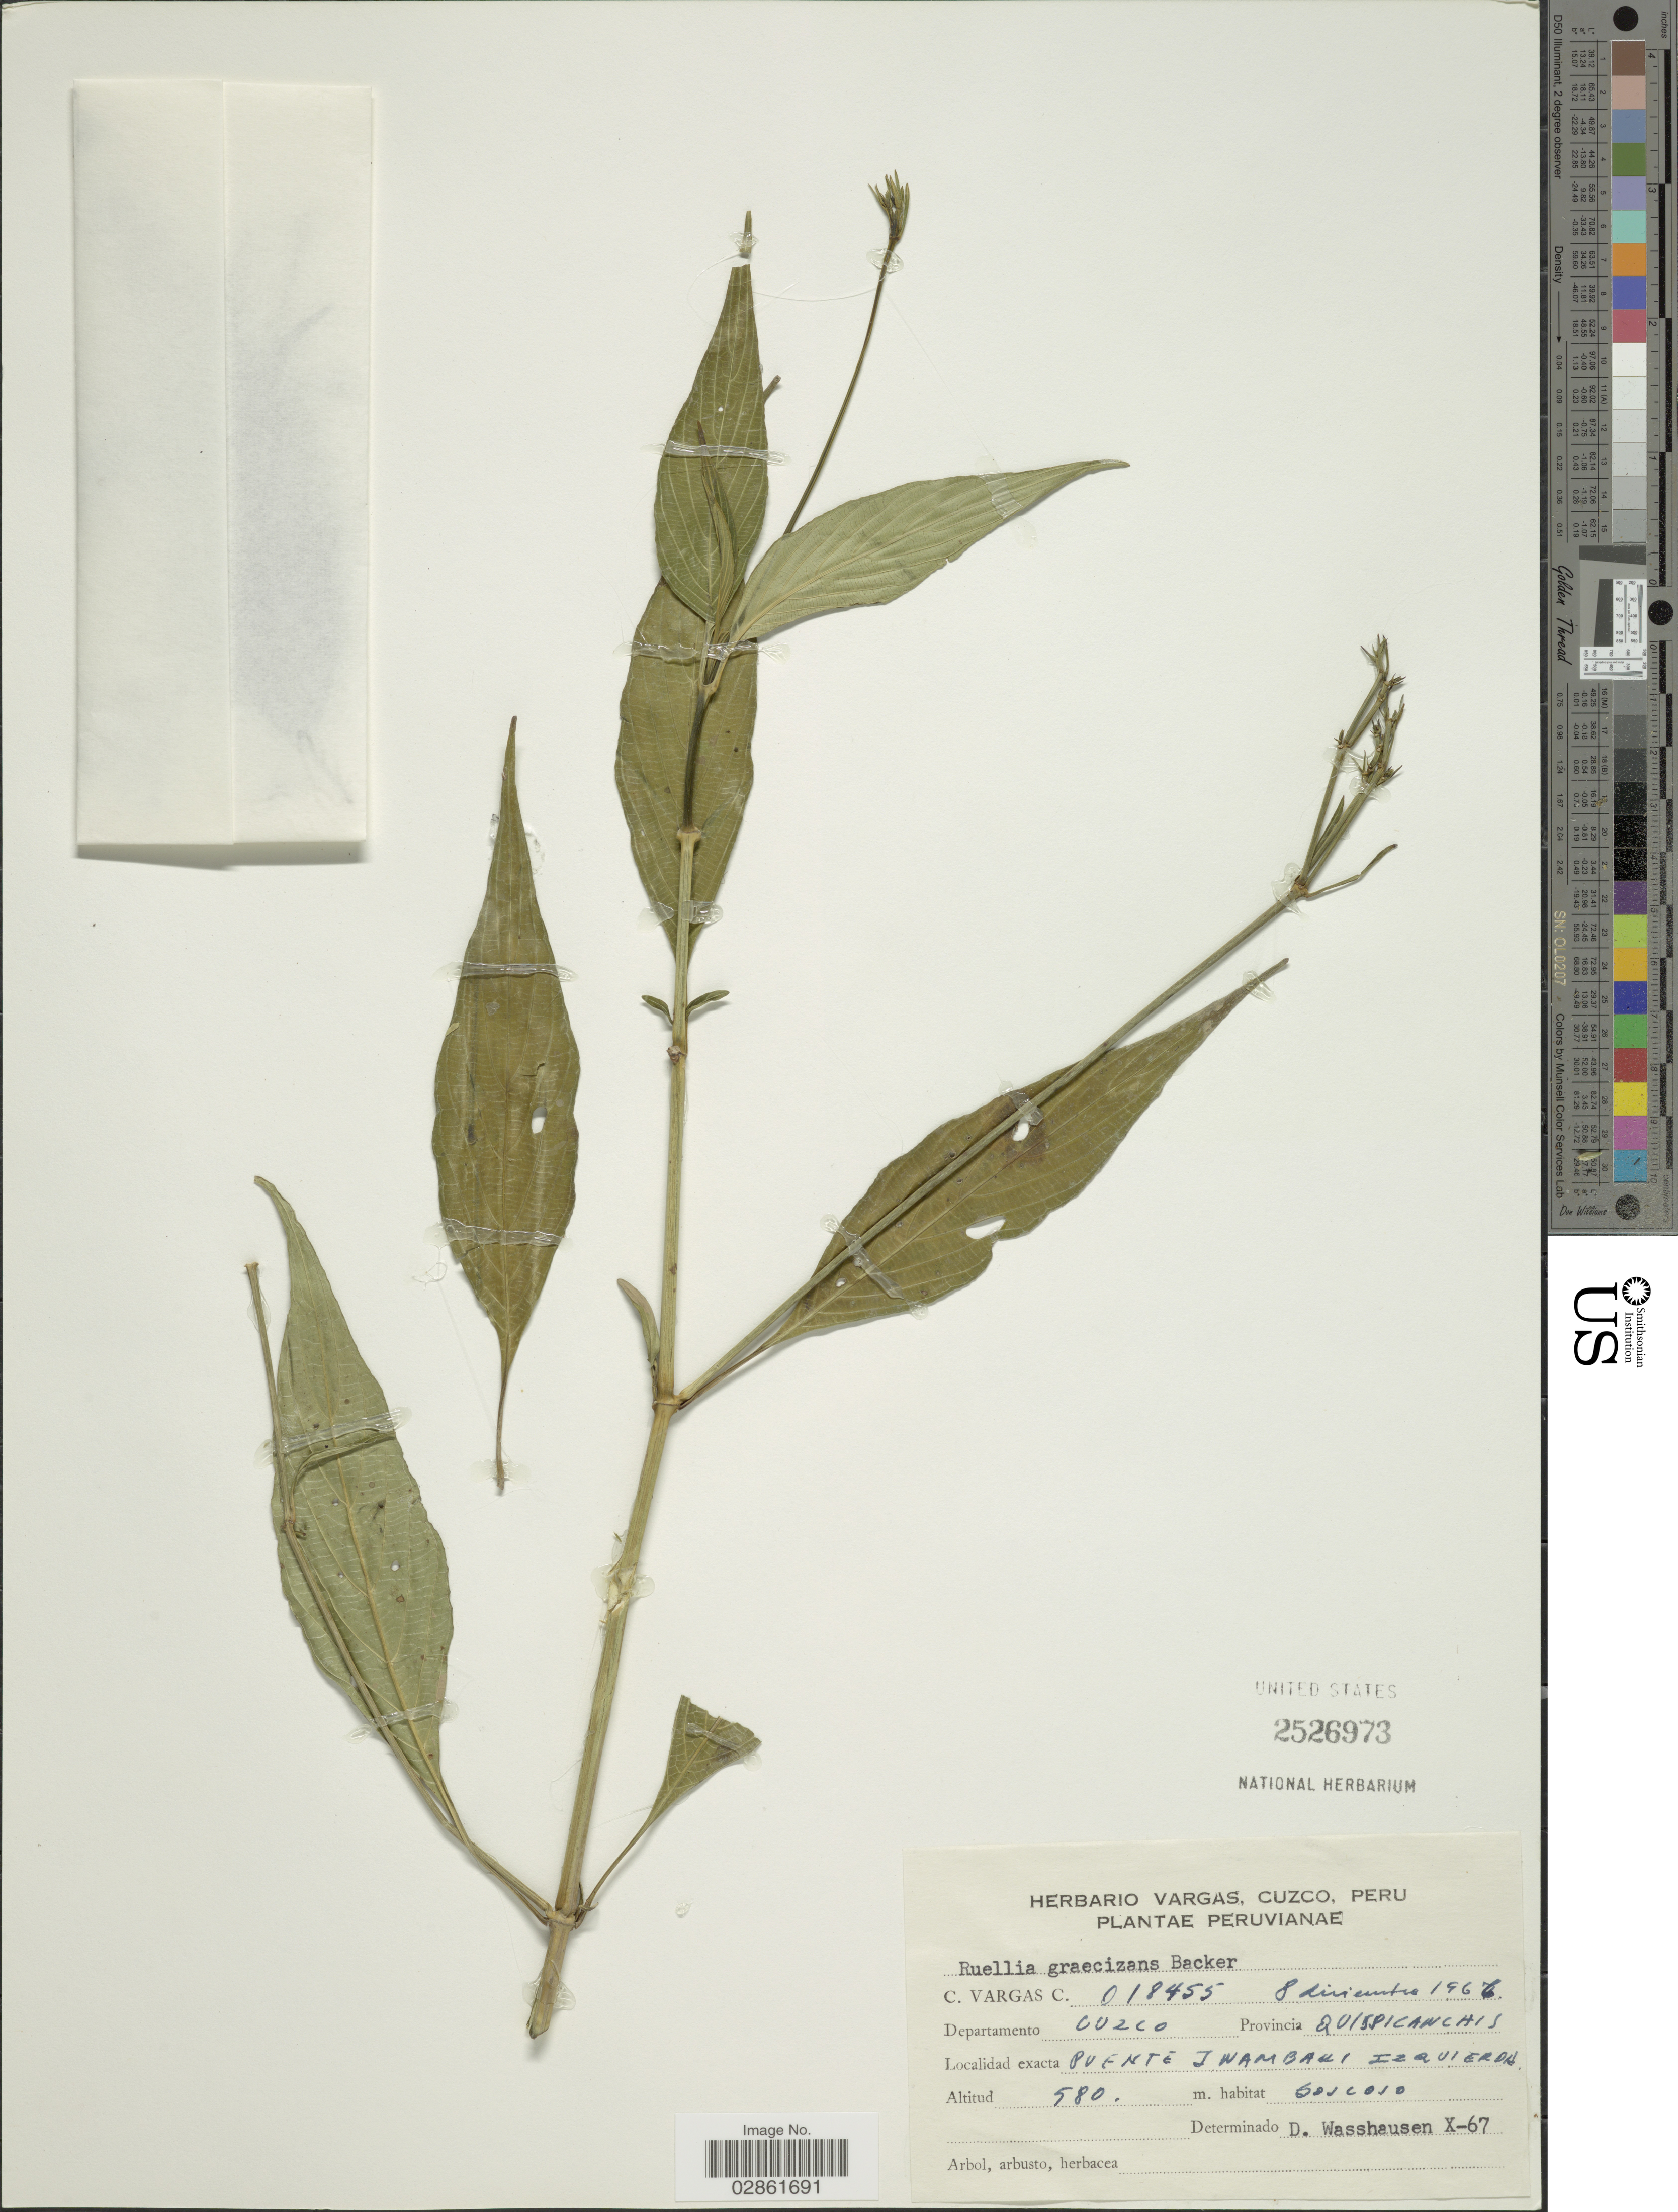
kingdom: Plantae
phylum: Tracheophyta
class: Magnoliopsida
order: Lamiales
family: Acanthaceae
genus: Ruellia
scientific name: Ruellia pearcei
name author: Rusby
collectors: C. Vargas Calderón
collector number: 018455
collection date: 1966-12-08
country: Peru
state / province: Cusco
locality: Departamento Cuzco. Provincia Quispicanchi. Puente Inambari Izquierda.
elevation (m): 580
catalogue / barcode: US 2526973